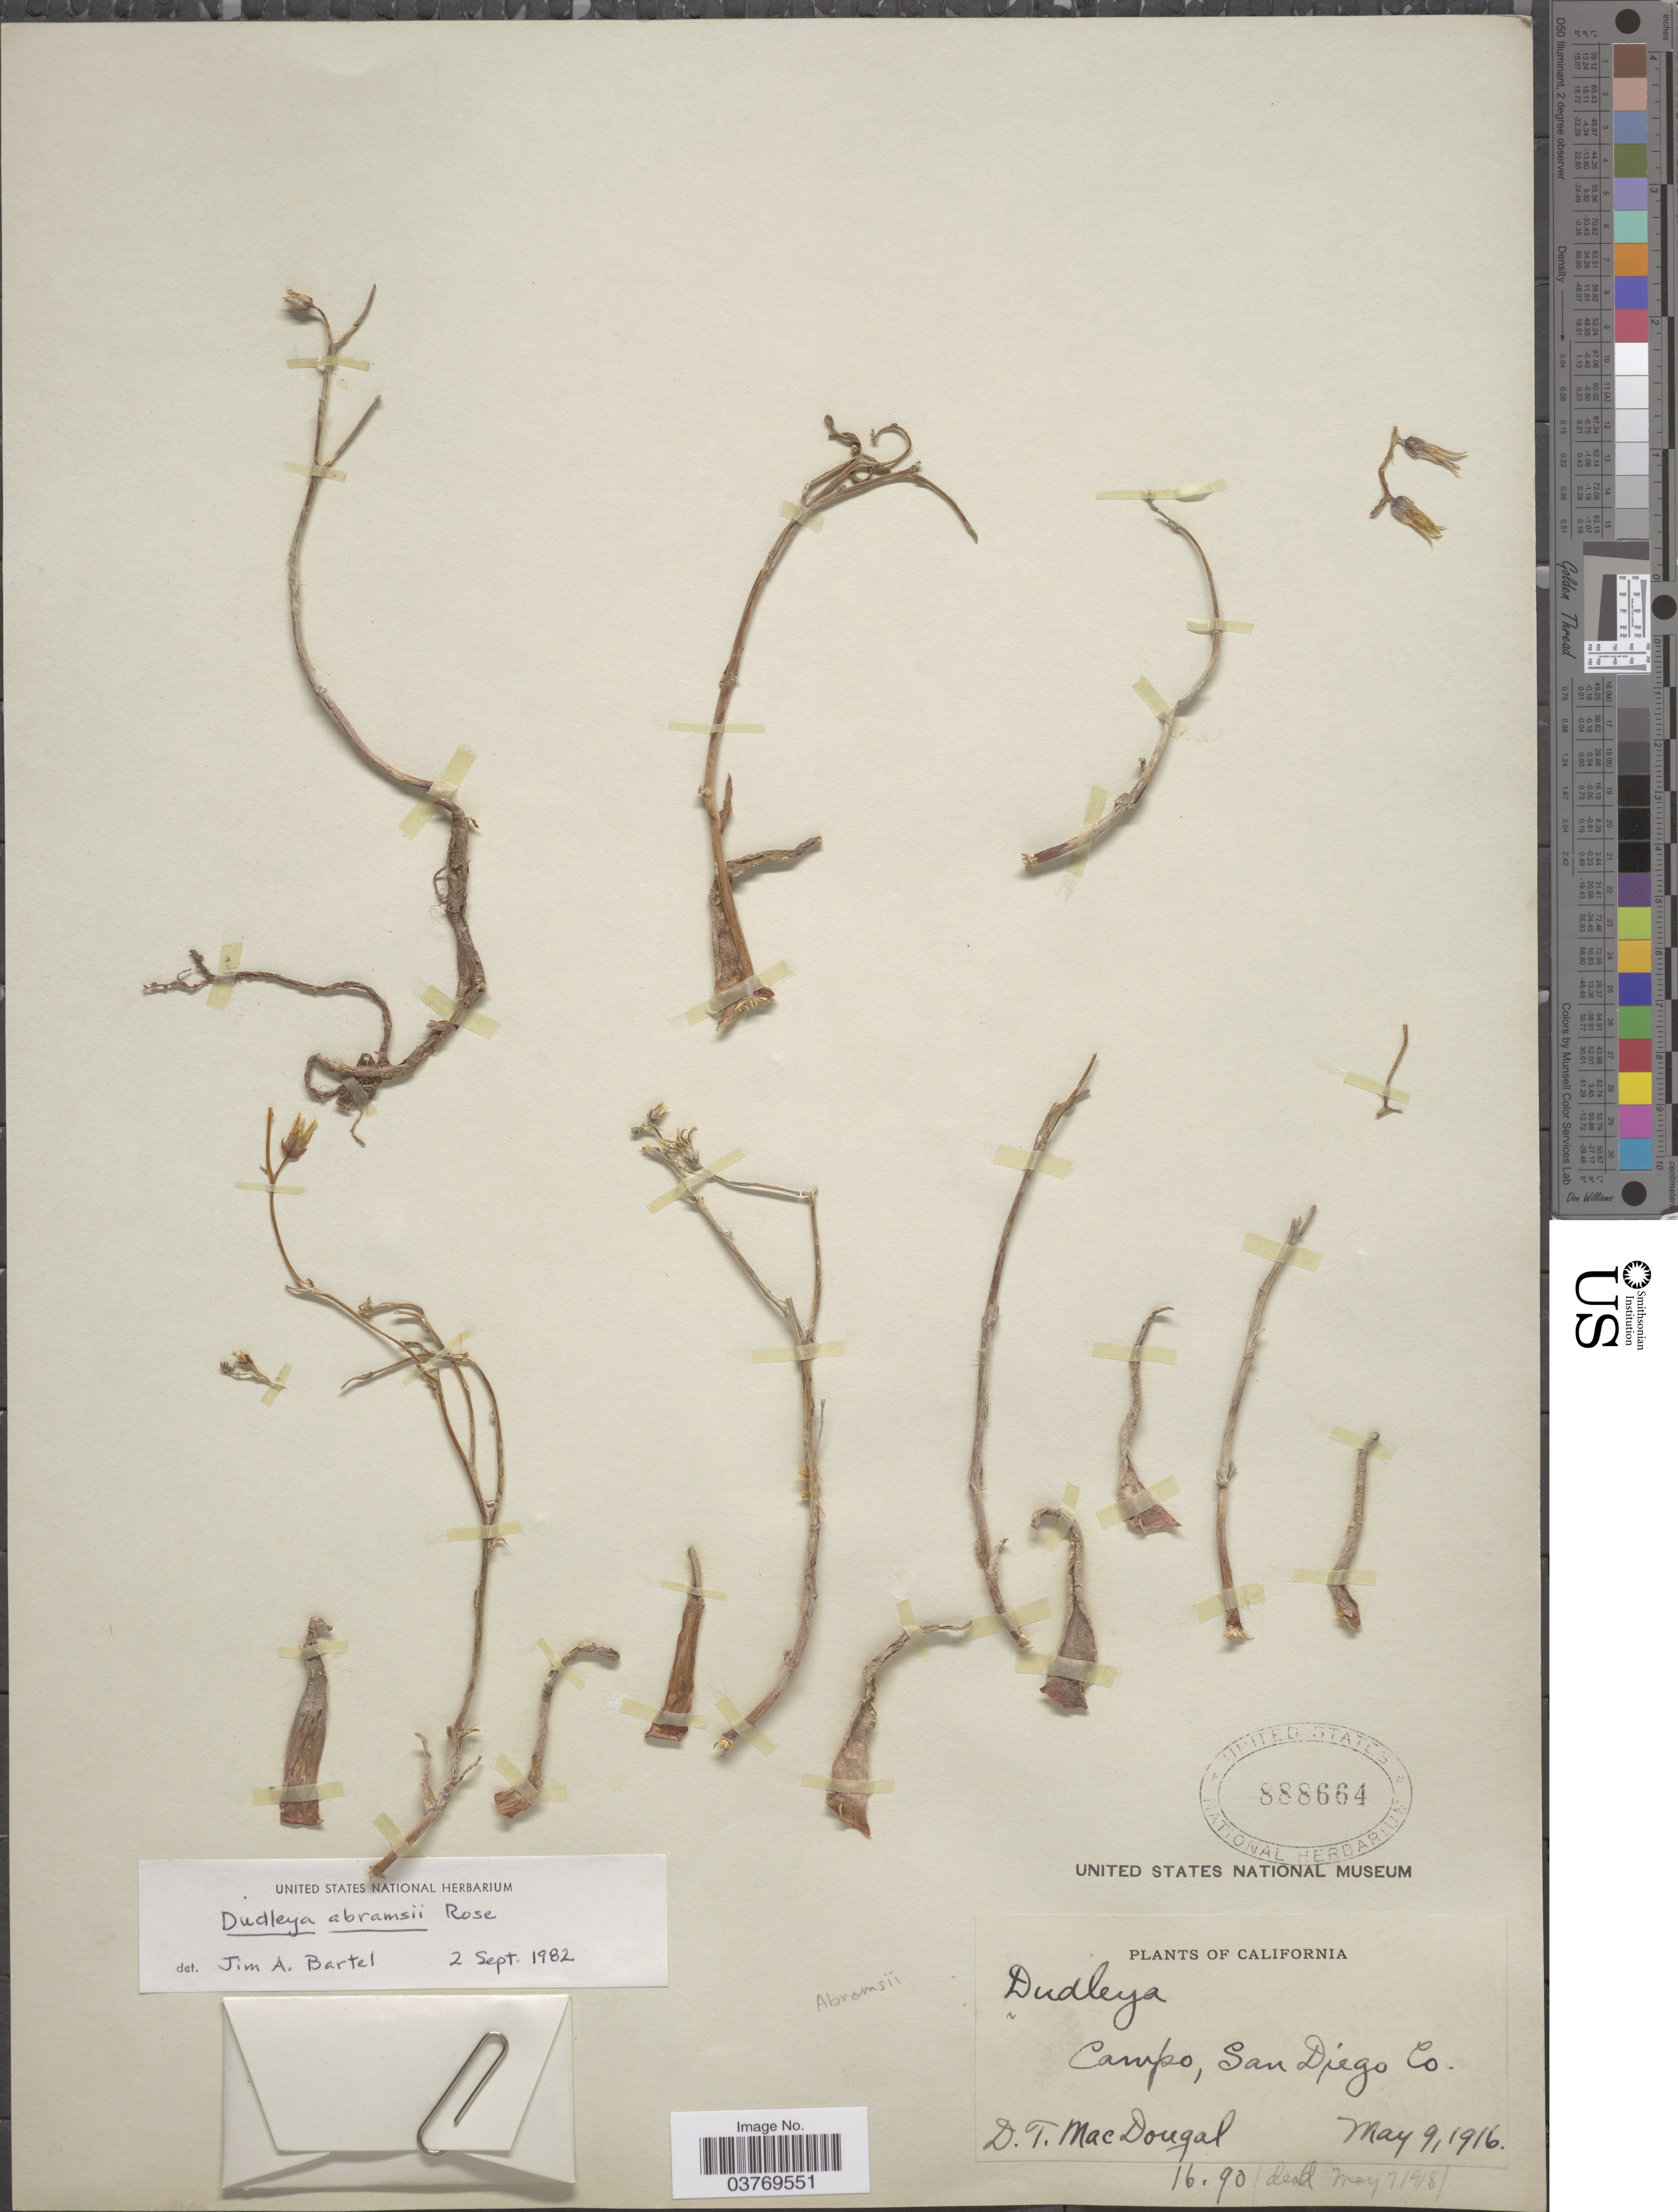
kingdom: Plantae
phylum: Tracheophyta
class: Magnoliopsida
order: Saxifragales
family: Crassulaceae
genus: Dudleya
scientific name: Dudleya abramsii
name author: Rose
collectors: D. T. MacDougal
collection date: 1916-05-09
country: United States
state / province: California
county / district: San Diego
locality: Campo, San Diego Co.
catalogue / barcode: US 888664